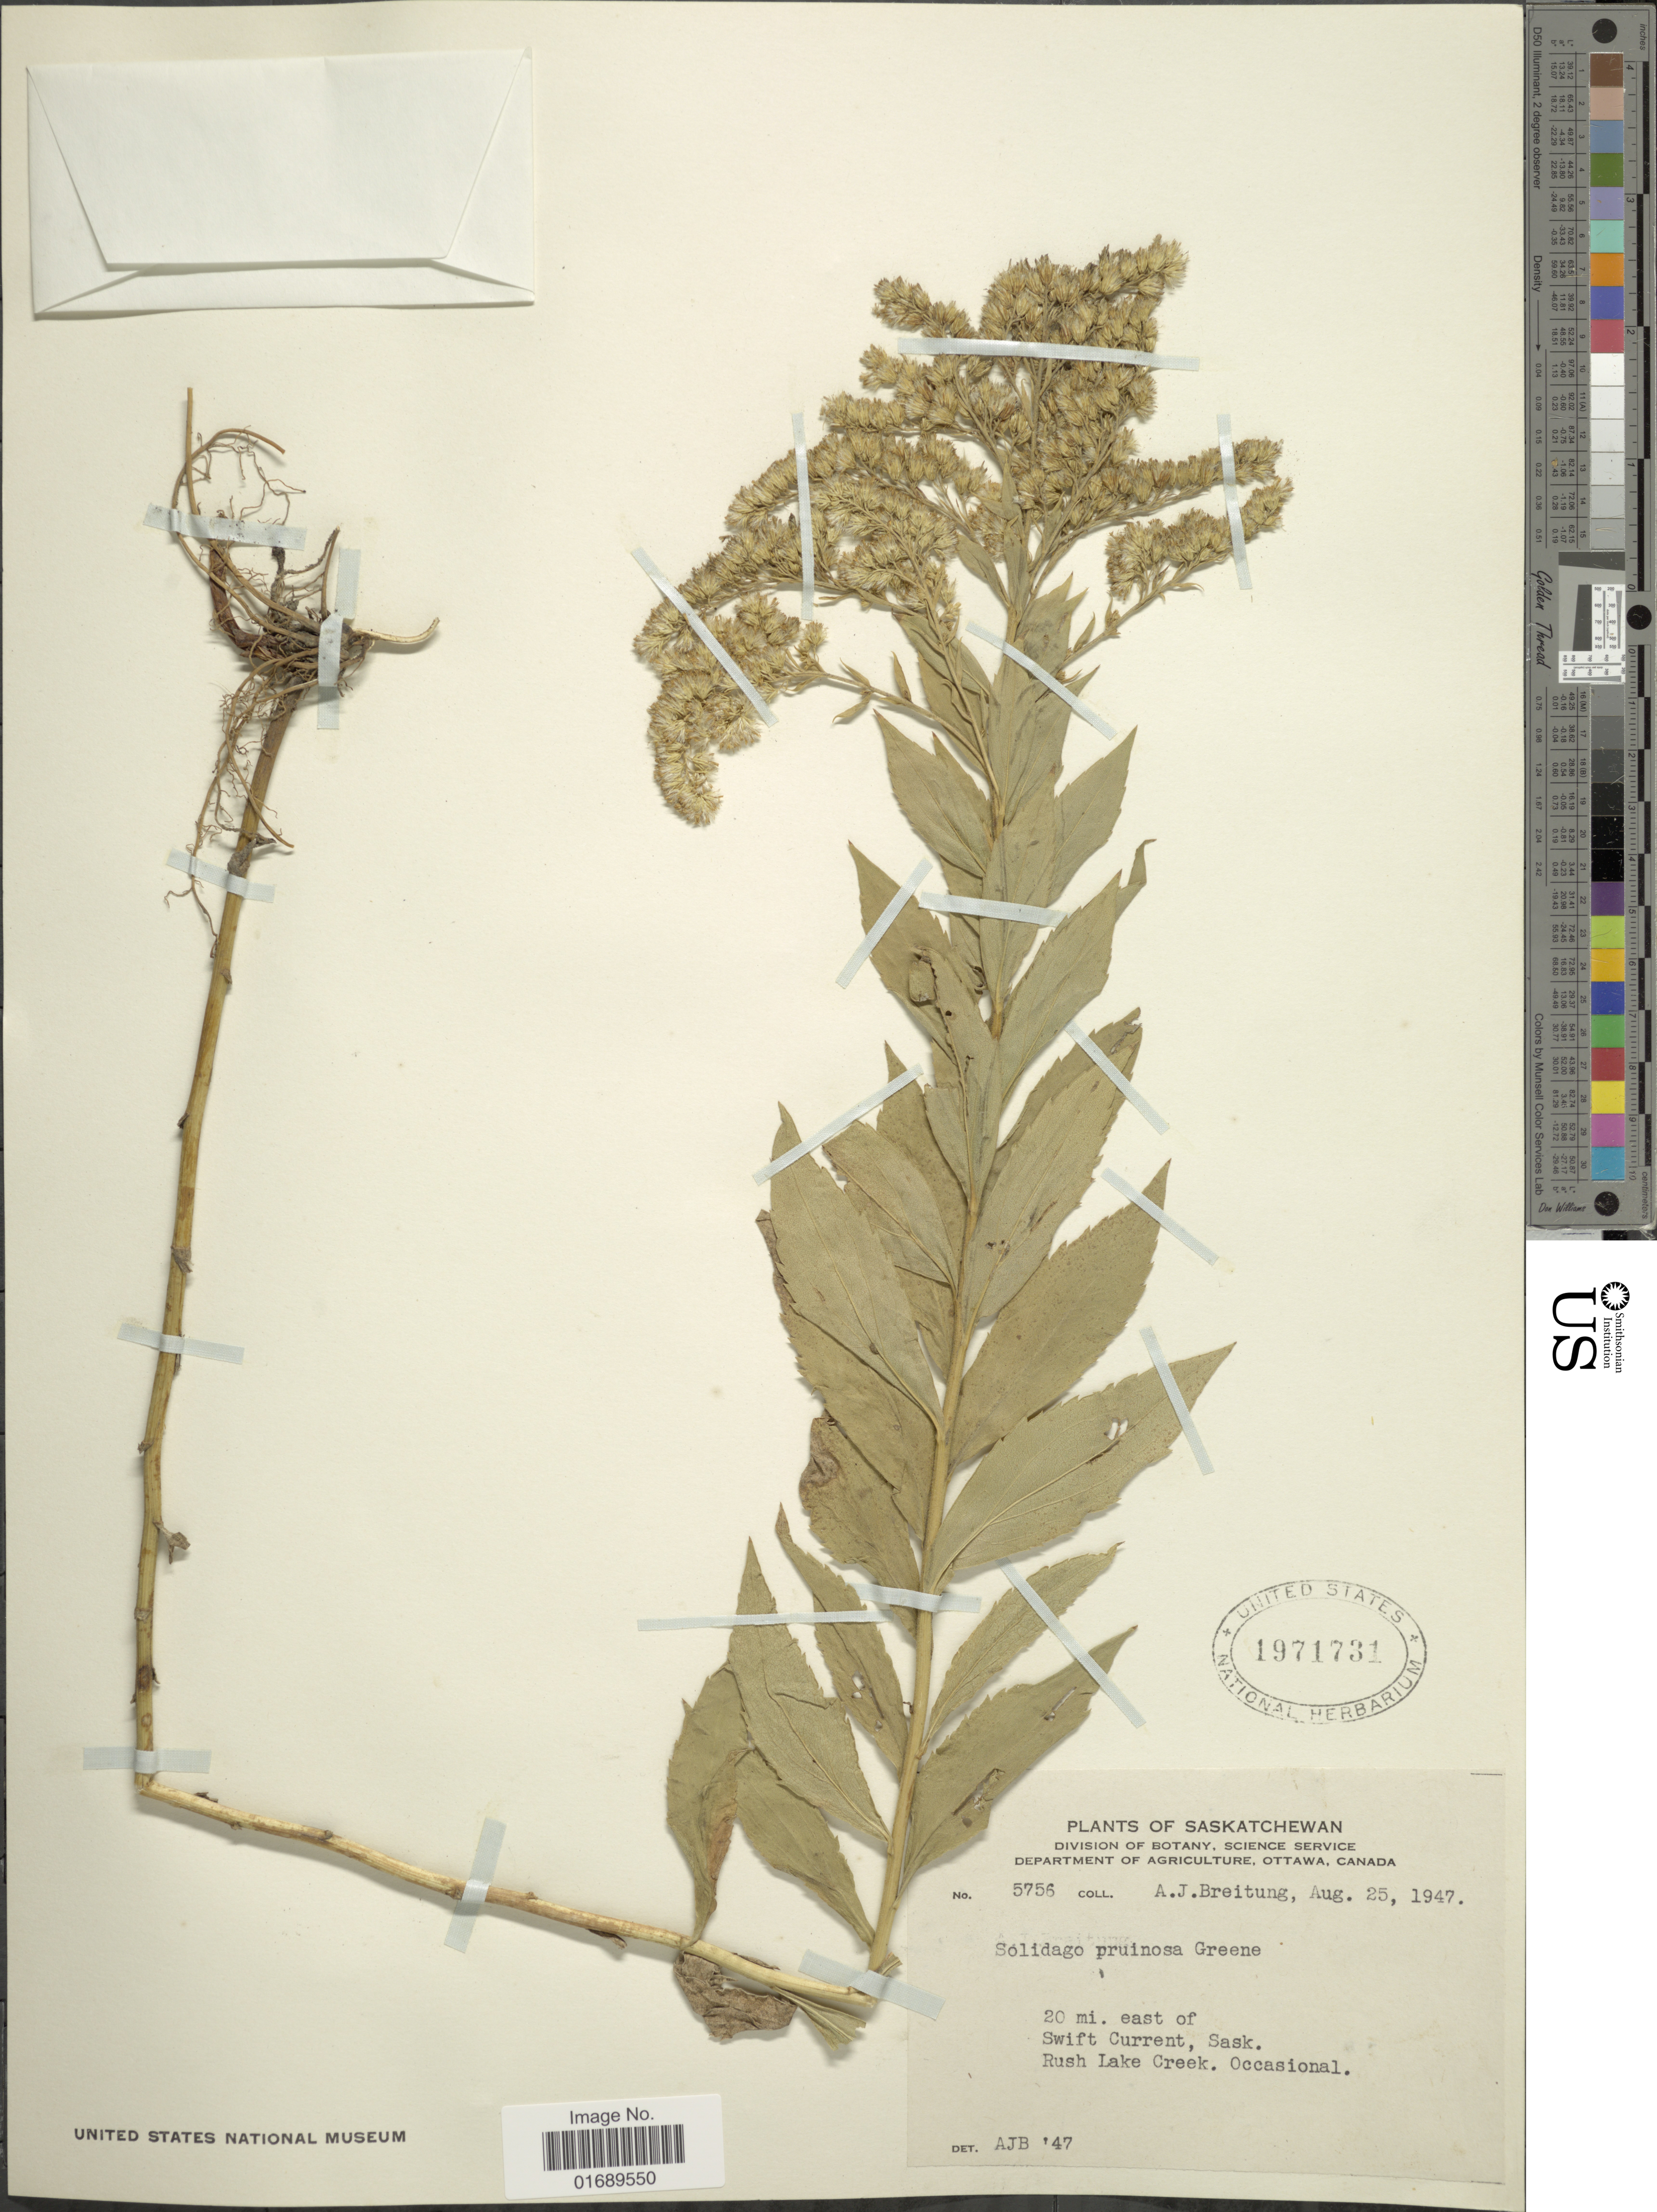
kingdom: Plantae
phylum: Tracheophyta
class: Magnoliopsida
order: Asterales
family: Asteraceae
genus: Solidago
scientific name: Solidago pruinosa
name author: Greene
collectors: A. Breitung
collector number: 5756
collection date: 1947-08-25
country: Canada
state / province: Saskatchewan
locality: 20 mi. east of Swift Cuurent, Sask. Rush Lake Creek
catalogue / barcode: US 1971731